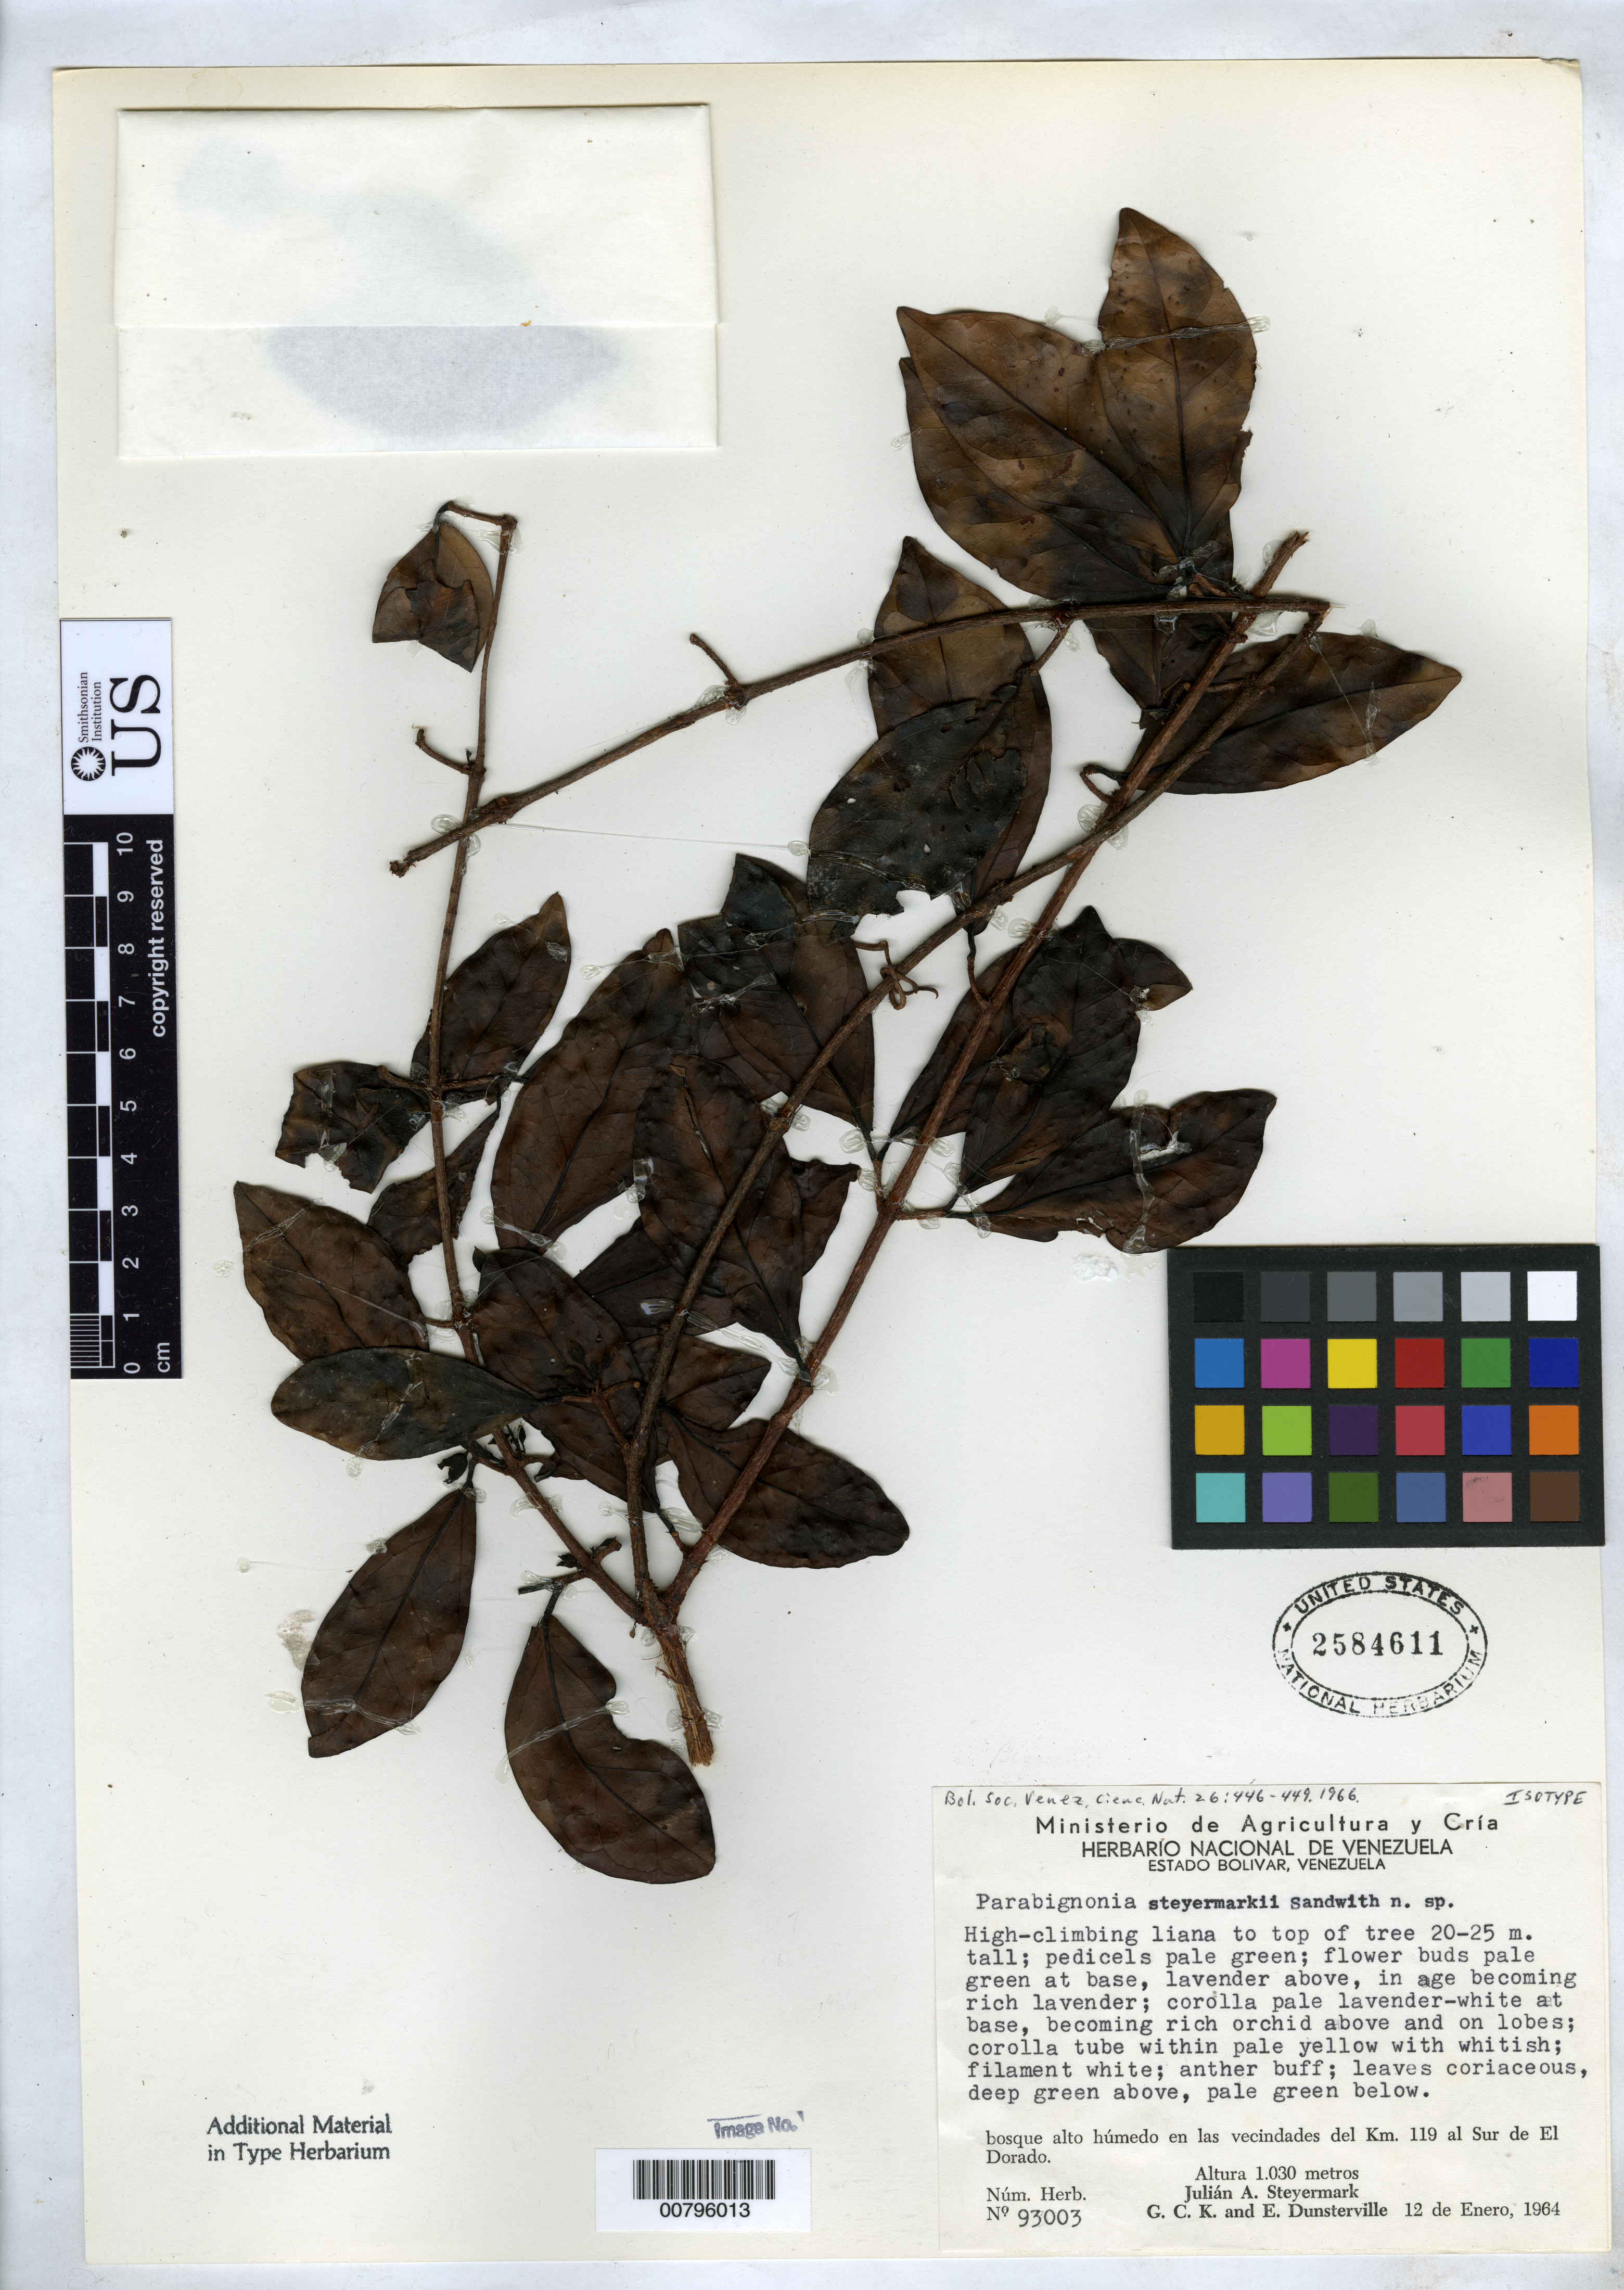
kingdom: Plantae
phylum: Tracheophyta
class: Magnoliopsida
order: Lamiales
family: Bignoniaceae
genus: Parabignonia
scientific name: Parabignonia steyermarkii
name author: Sandwith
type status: Isotype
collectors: J. Steyermark, G. C. K. Dunsterville & E. Dunsterville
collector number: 93003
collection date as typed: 12 Jan 1964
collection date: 1964-01-12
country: Venezuela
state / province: Bolivar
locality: Bosque Alto humedo en las vecindades del km 119 al Sur de El Dorado.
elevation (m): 1030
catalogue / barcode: US 2584611